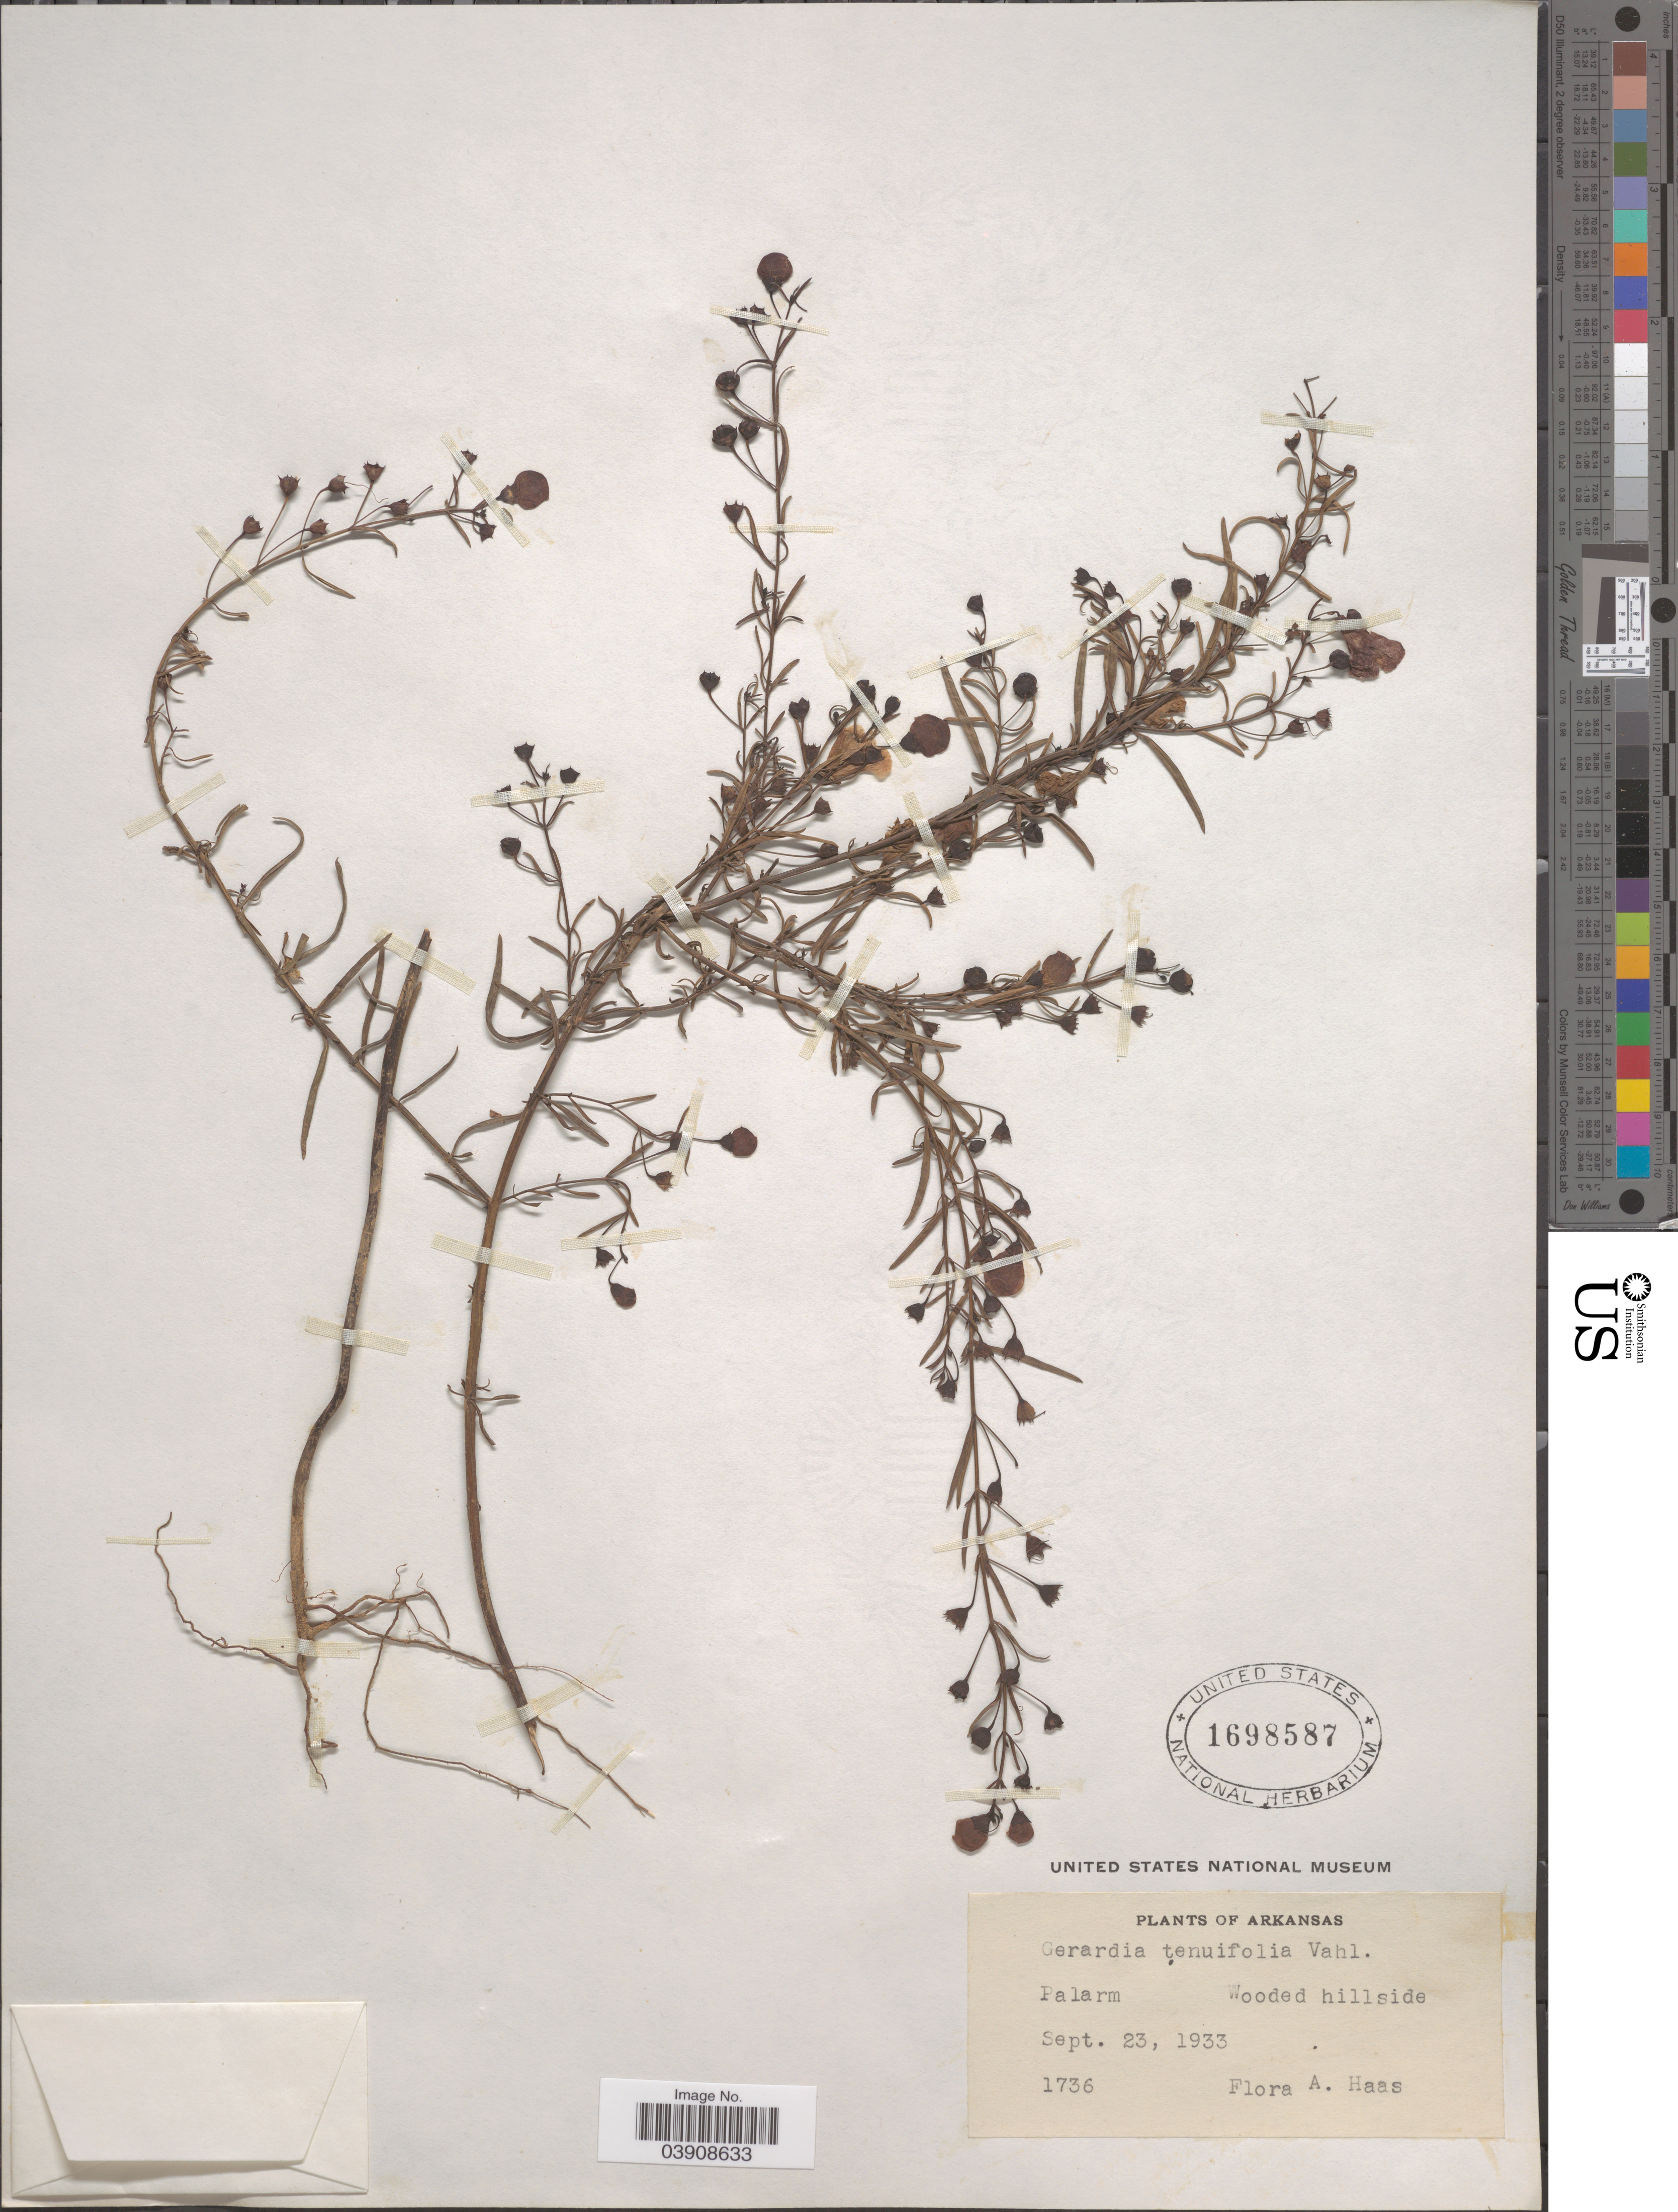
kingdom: Plantae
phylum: Tracheophyta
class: Magnoliopsida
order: Lamiales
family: Orobanchaceae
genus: Agalinis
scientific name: Agalinis tenuifolia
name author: (Vahl) Raf.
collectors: F. A. Haas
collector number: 1736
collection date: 1933-09-23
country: United States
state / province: Arkansas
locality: Palarm. Wooded hillside.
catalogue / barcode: US 1698587